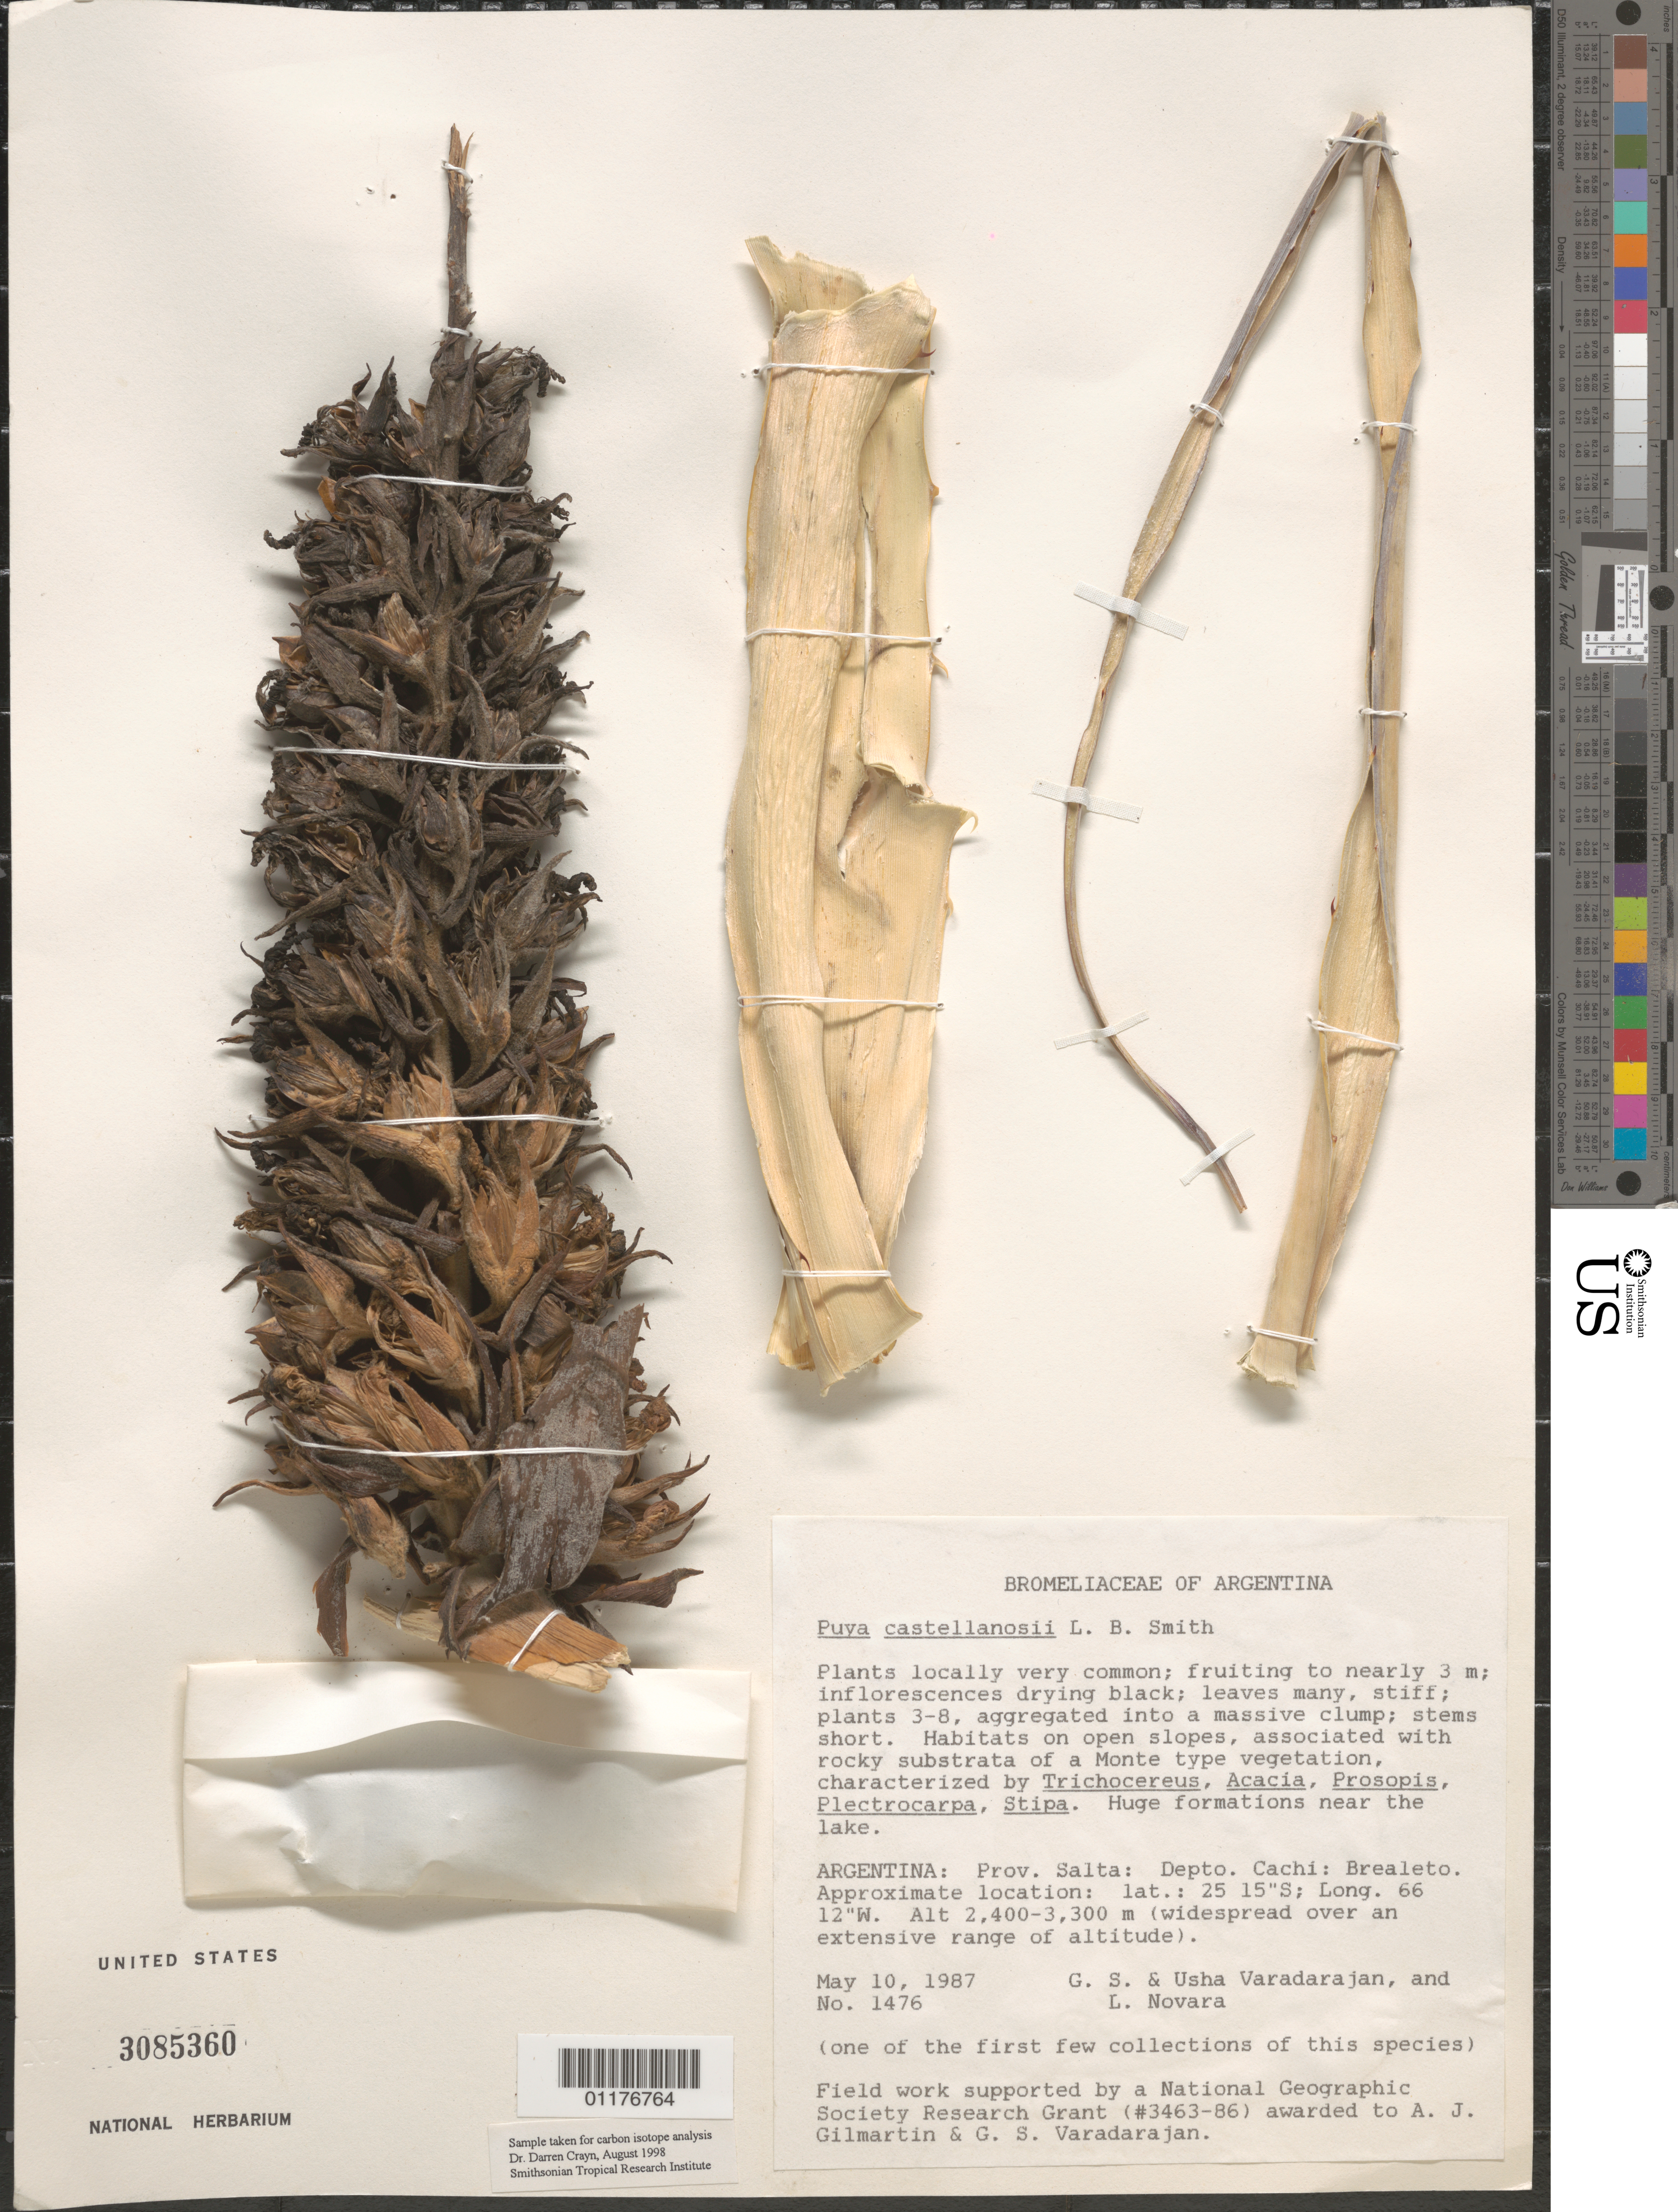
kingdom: Plantae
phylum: Tracheophyta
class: Liliopsida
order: Poales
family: Bromeliaceae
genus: Puya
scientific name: Puya castellanosii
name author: L.B. Sm.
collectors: G. S. Varadarajan, U. Varadarajan & L. Novara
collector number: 1476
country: Argentina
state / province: Salta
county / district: Cachi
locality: Brealeto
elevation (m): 2400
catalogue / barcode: US 3085360